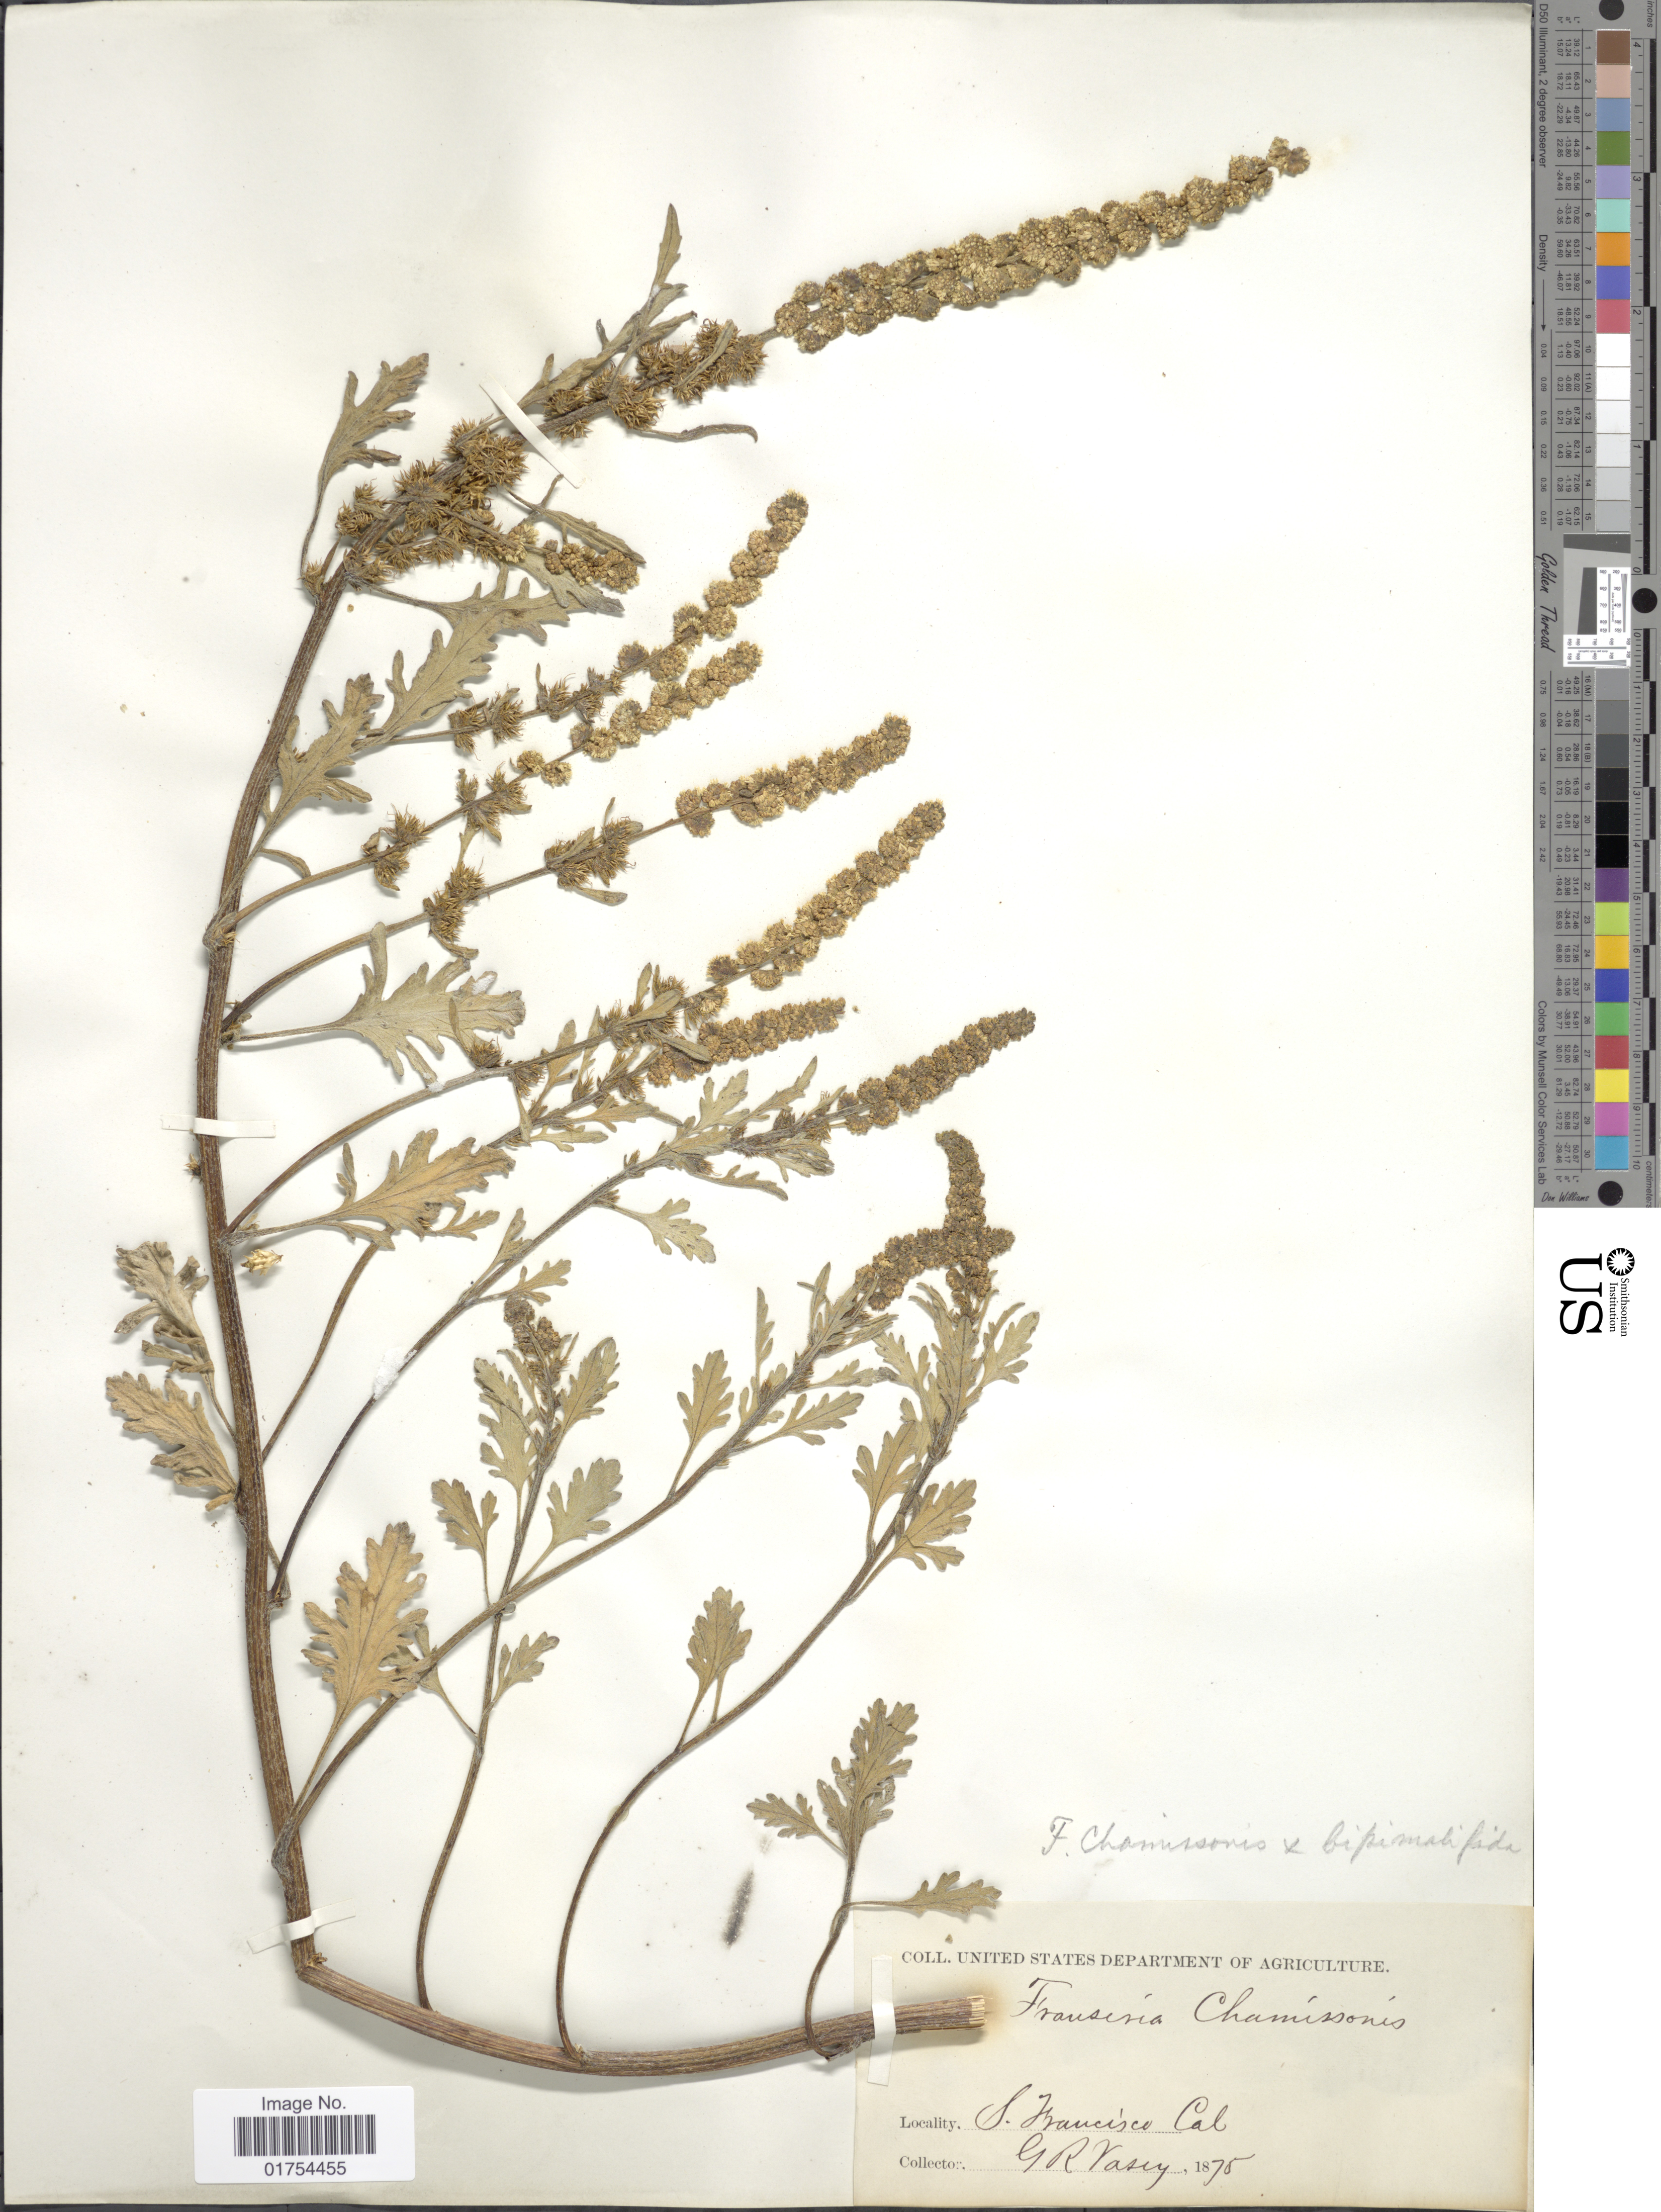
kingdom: Plantae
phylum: Tracheophyta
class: Magnoliopsida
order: Asterales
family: Asteraceae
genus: Franseria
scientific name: Franseria chamissonis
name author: Less.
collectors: G. R. Vasey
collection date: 1875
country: United States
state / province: California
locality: S Francisco